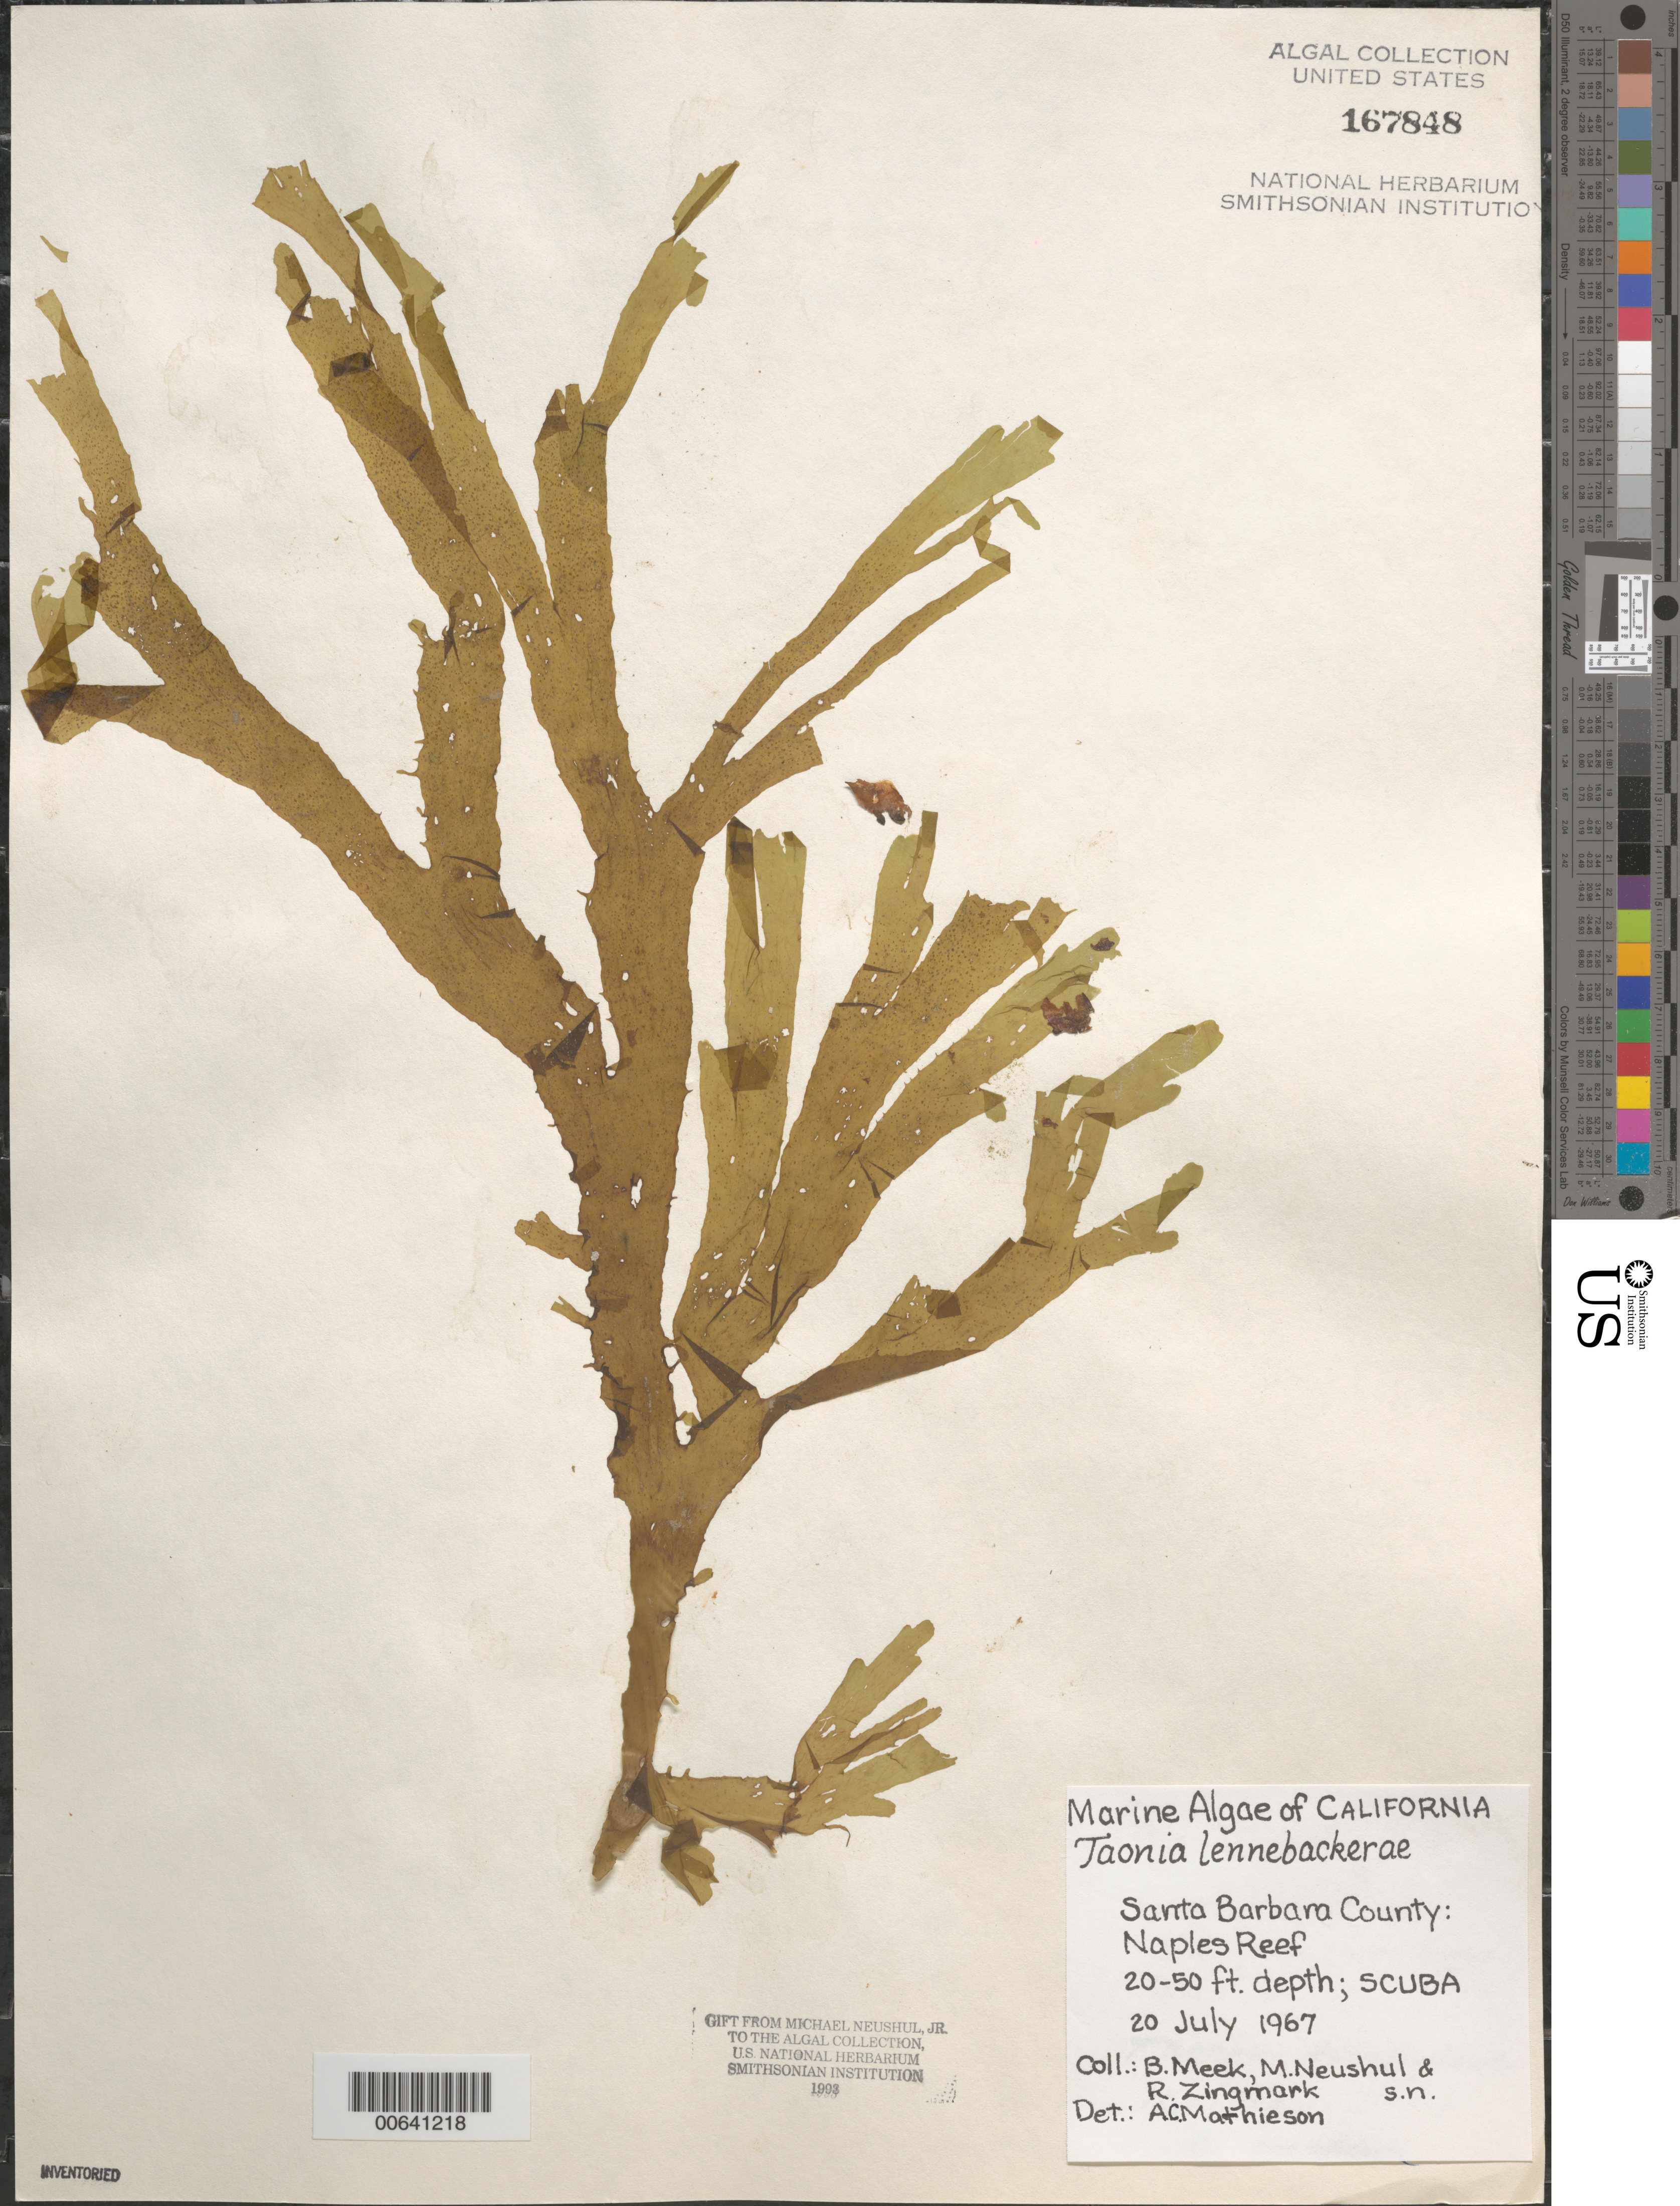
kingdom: Chromista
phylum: Ochrophyta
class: Phaeophyceae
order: Dictyotales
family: Dictyotaceae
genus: Taonia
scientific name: Taonia lennebackerae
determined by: Mathieson, A. C.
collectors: B. Meek, M. Neushul & R. Zingmark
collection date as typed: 20 Jul 1967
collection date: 1967-07-20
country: United States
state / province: California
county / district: Santa Barbara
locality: Naples Reef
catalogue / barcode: US 167848